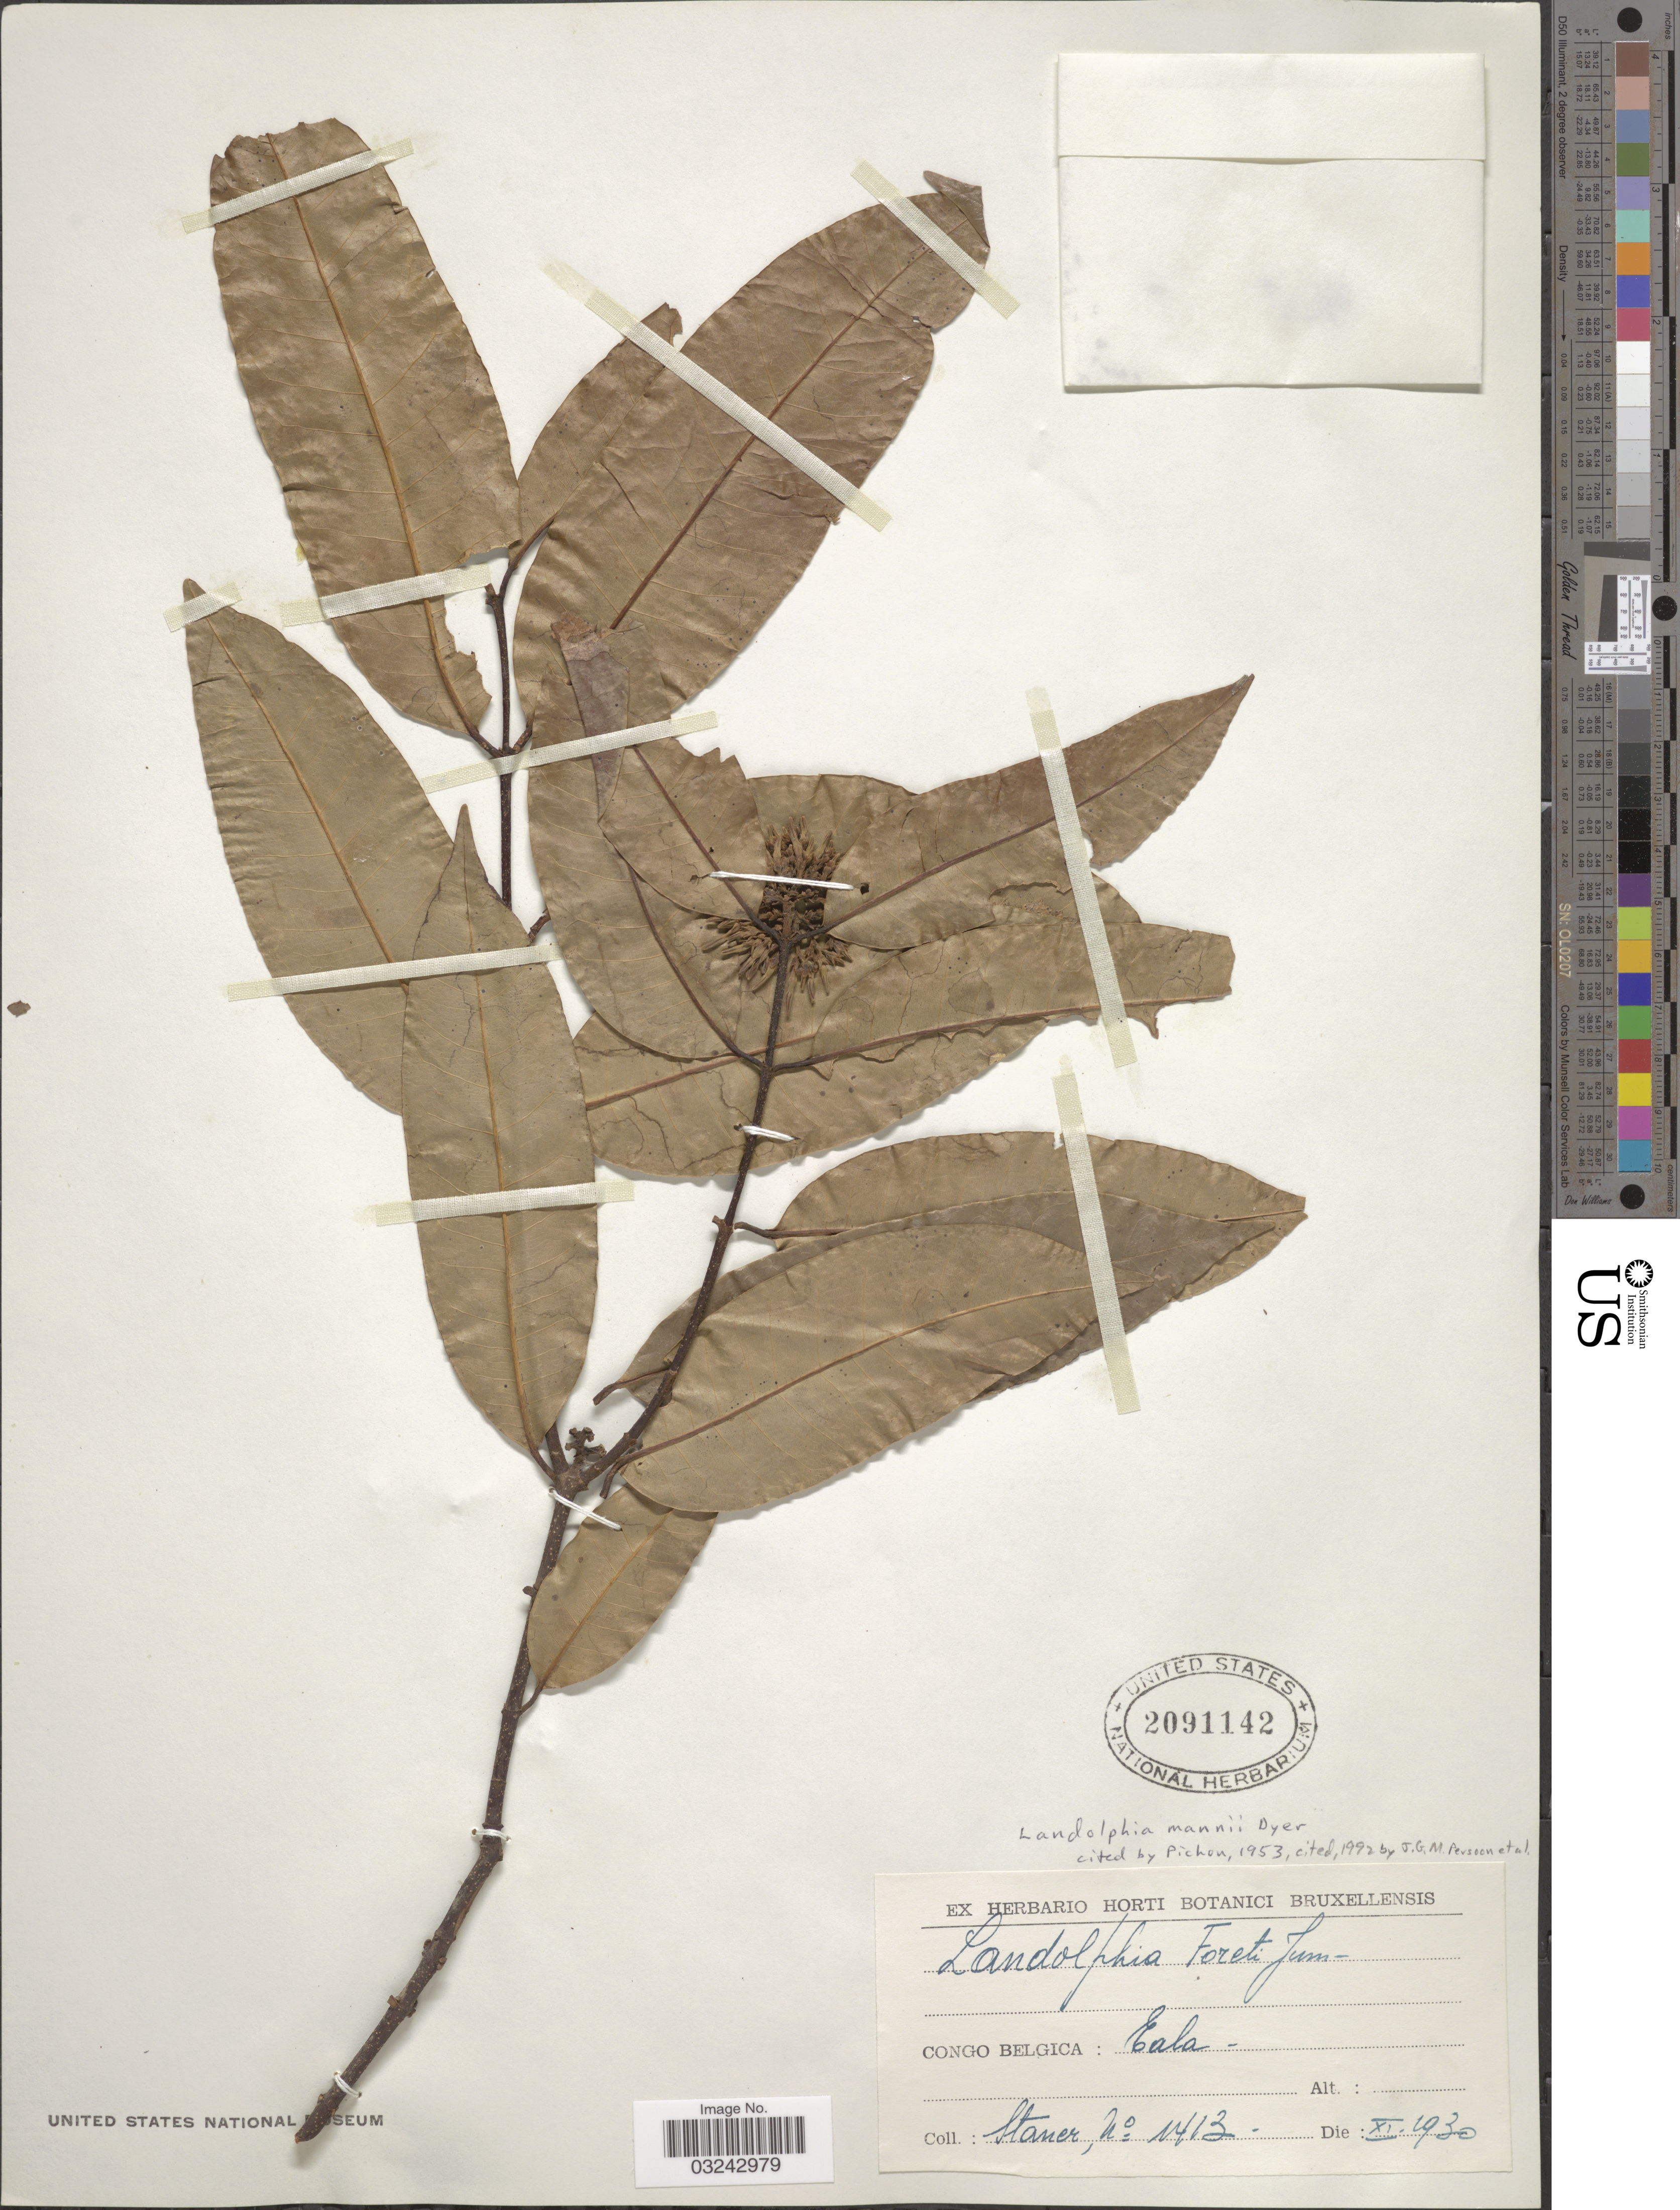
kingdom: Plantae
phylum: Tracheophyta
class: Magnoliopsida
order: Gentianales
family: Apocynaceae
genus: Landolphia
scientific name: Landolphia mannii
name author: Dyer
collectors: -. Staner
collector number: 1413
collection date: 1930-11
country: Congo, Democratic Republic of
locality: Congo Belgica: Eala.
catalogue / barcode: US 2091142